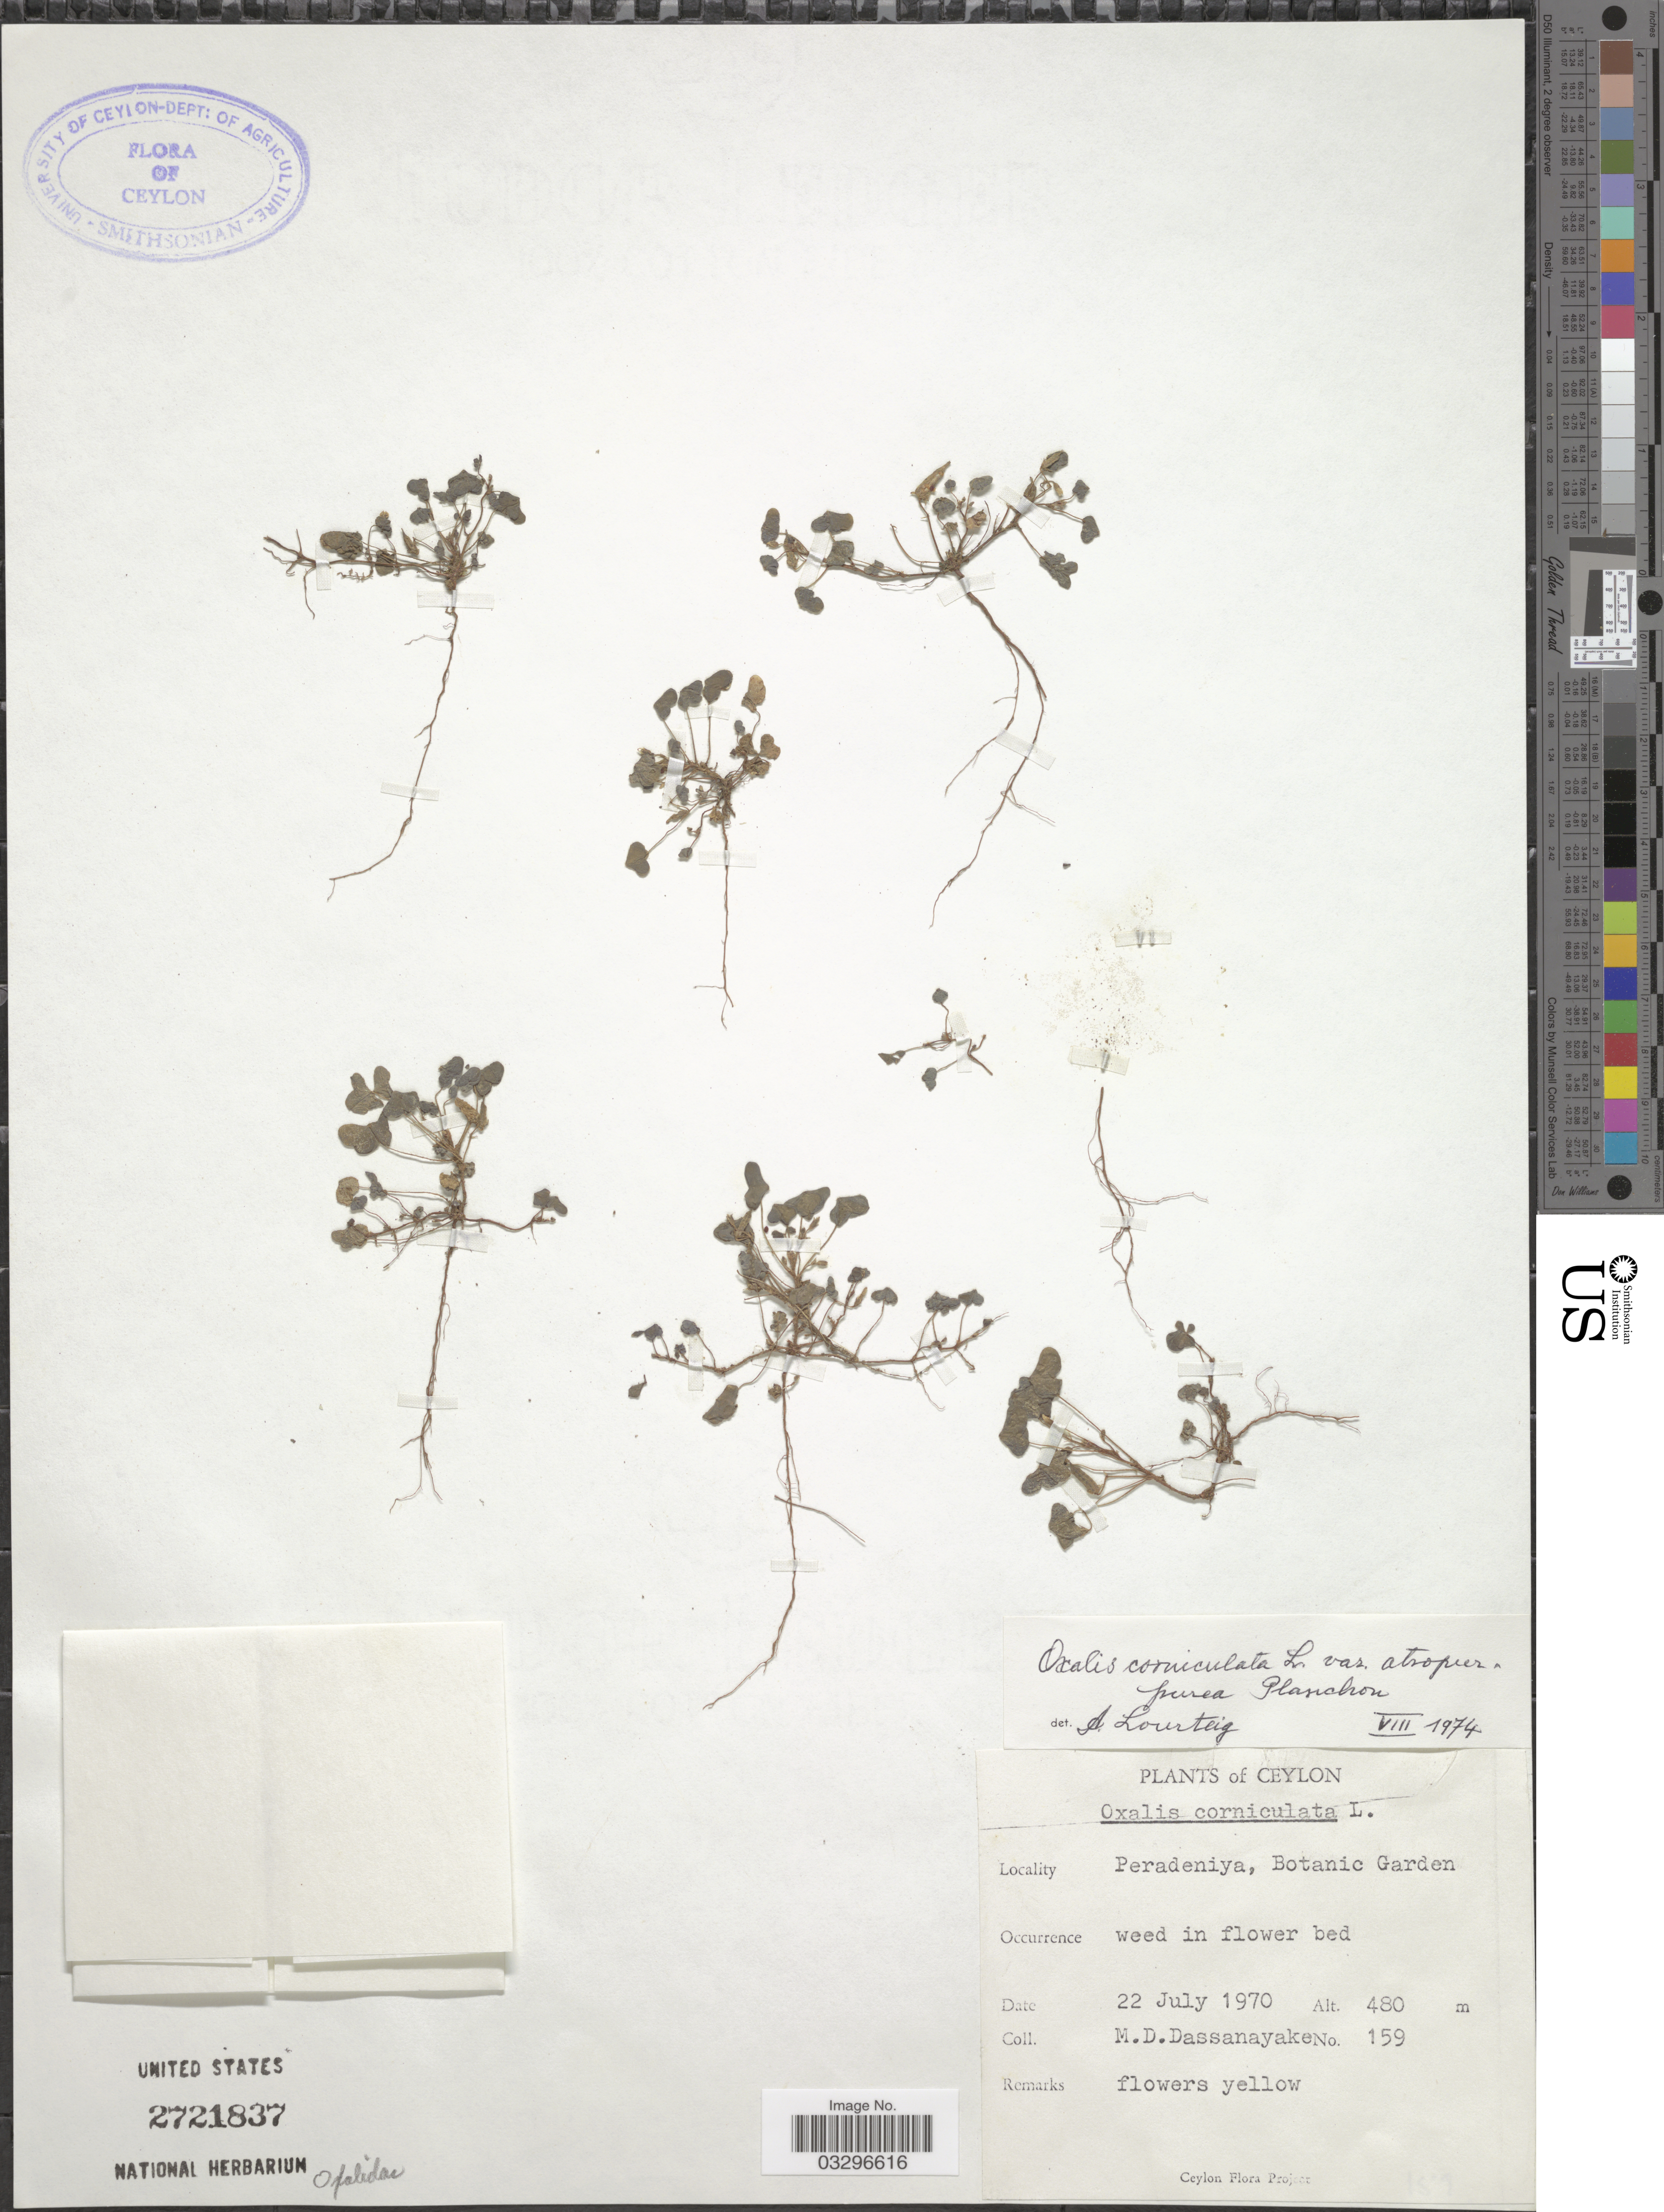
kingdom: Plantae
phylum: Tracheophyta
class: Magnoliopsida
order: Oxalidales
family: Oxalidaceae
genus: Oxalis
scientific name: Oxalis corniculata var. atropurpurea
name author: Planch.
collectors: M. D. Dassanayake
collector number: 159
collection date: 1970-07-22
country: Sri Lanka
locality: Ceylon, Peradeniya, Botanic Garden.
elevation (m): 480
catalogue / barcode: US 2721837